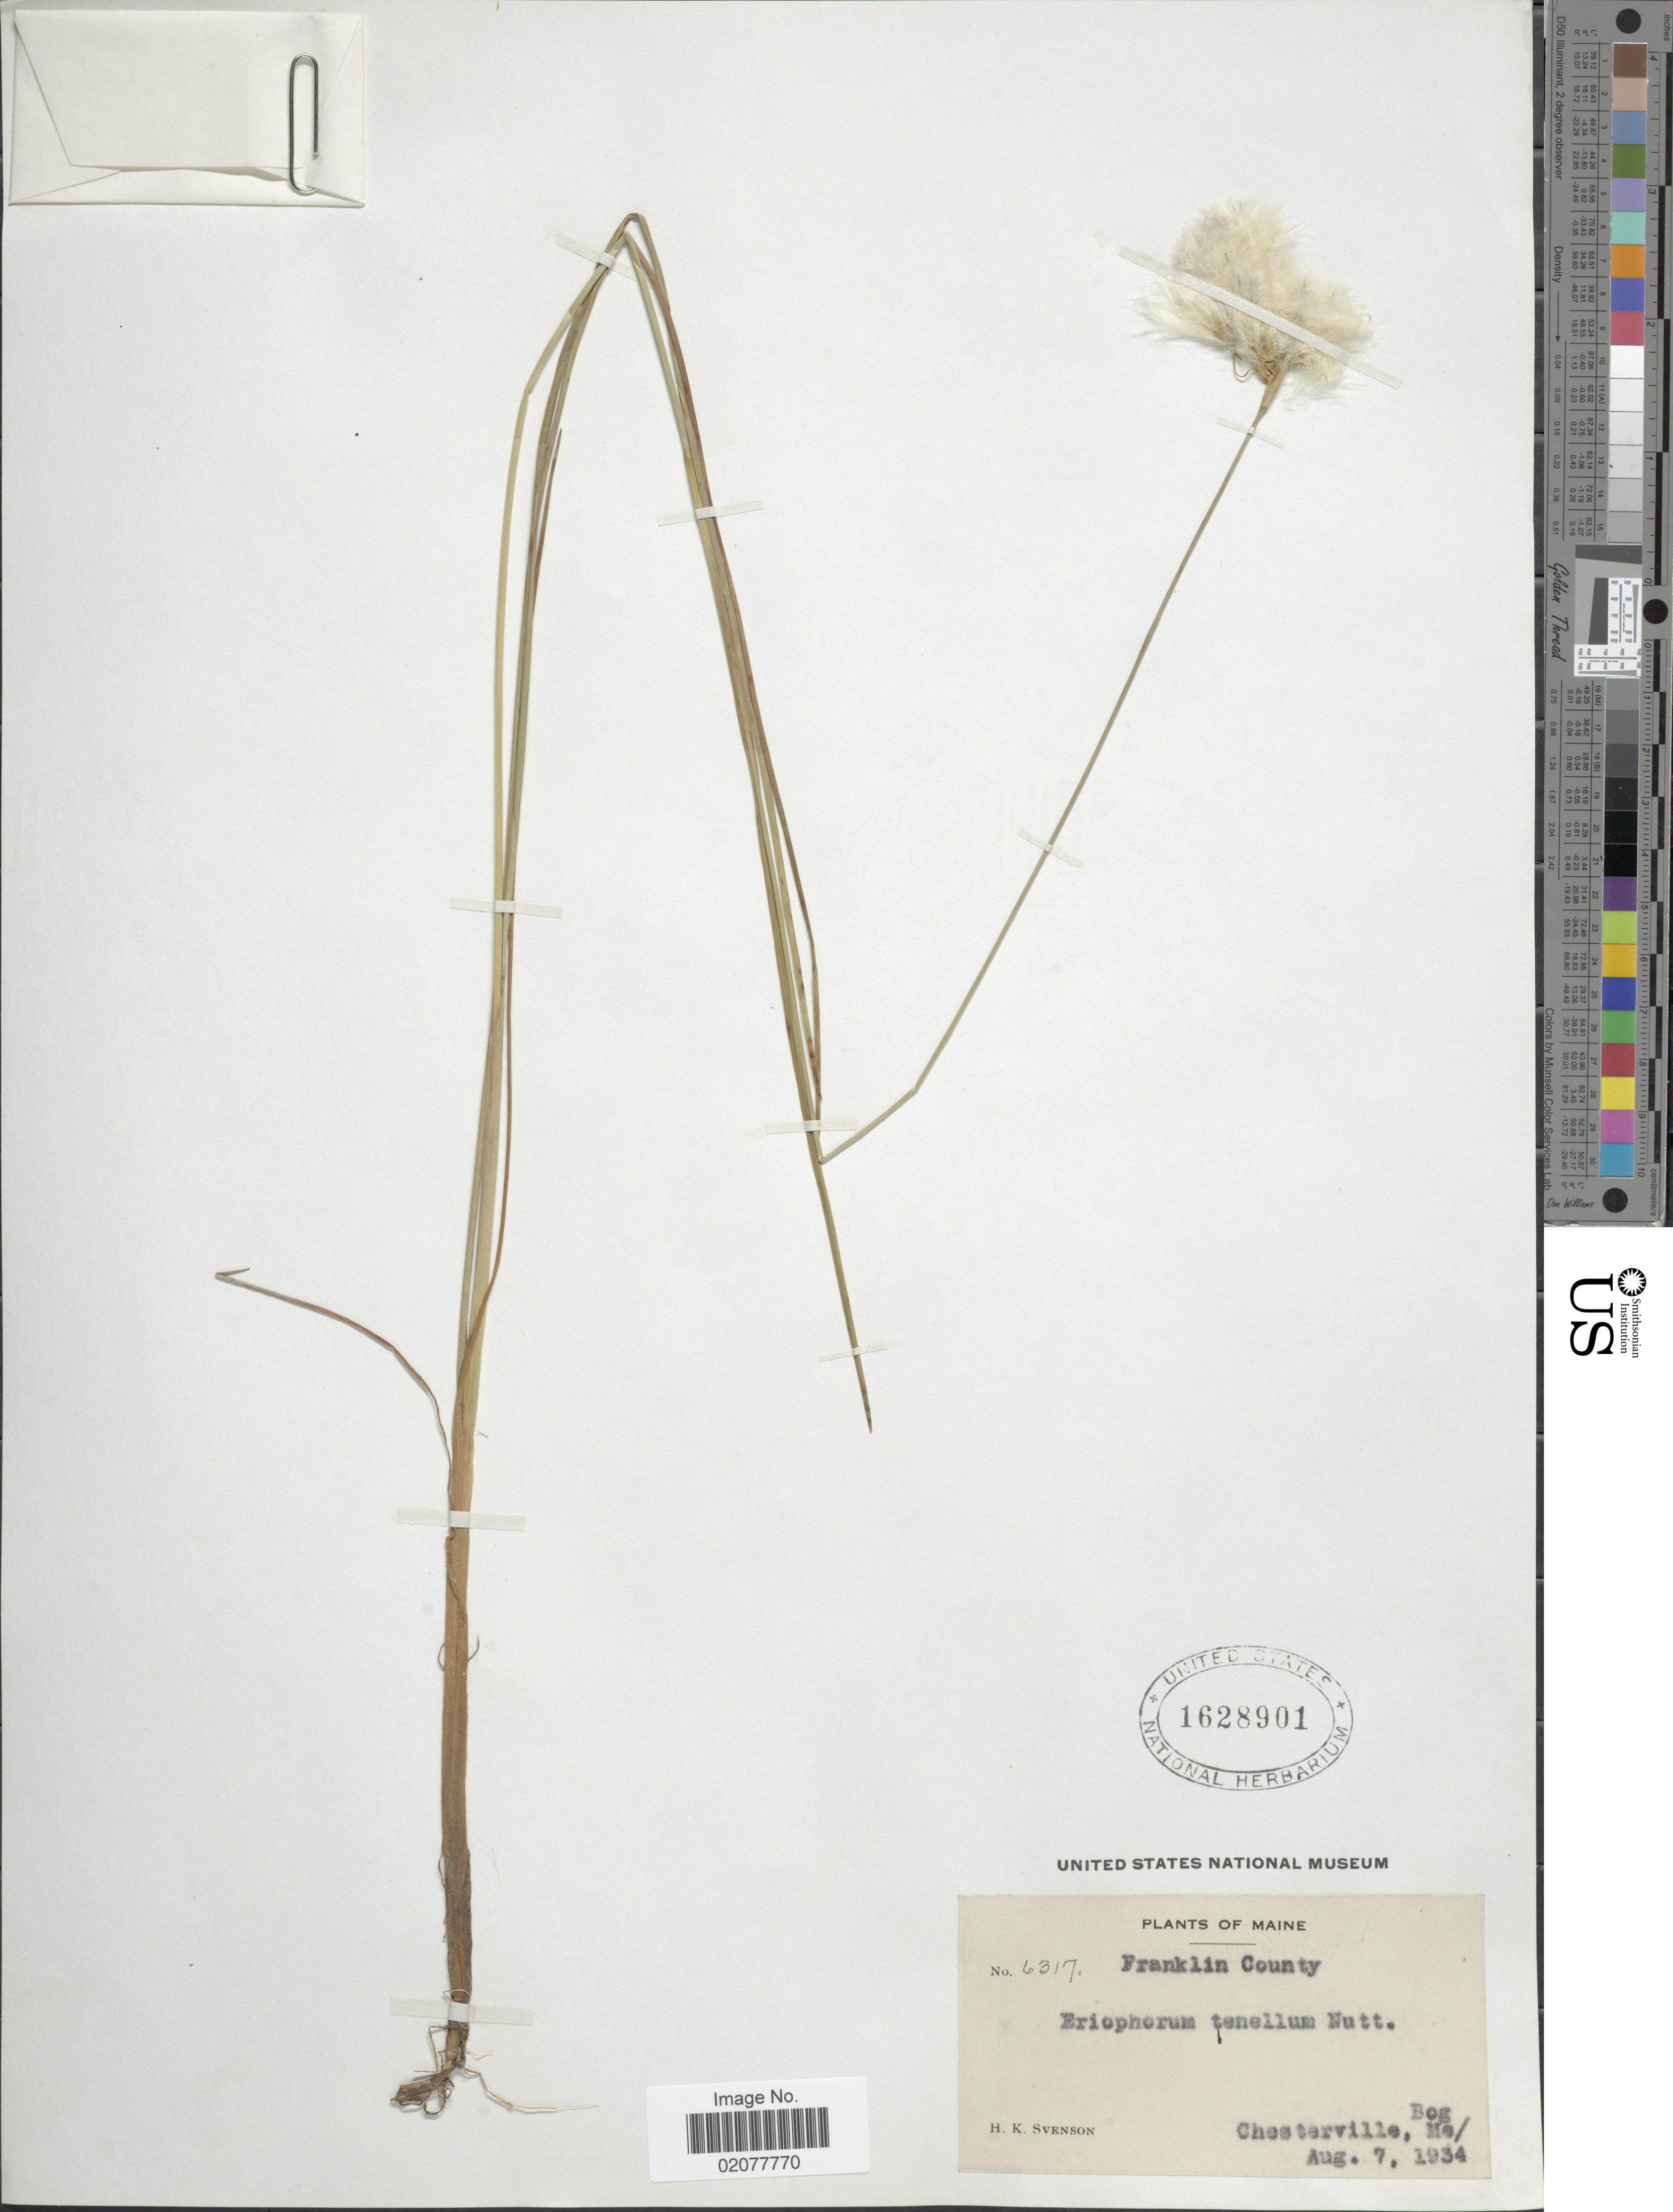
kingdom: Plantae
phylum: Tracheophyta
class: Liliopsida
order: Poales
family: Cyperaceae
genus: Eriophorum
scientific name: Eriophorum tenellum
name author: Nutt.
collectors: H. K. Svenson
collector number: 6317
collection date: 1934-08-07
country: United States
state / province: Maine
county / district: Franklin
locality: Chesterville, Bog Mo.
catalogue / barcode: US 1628901